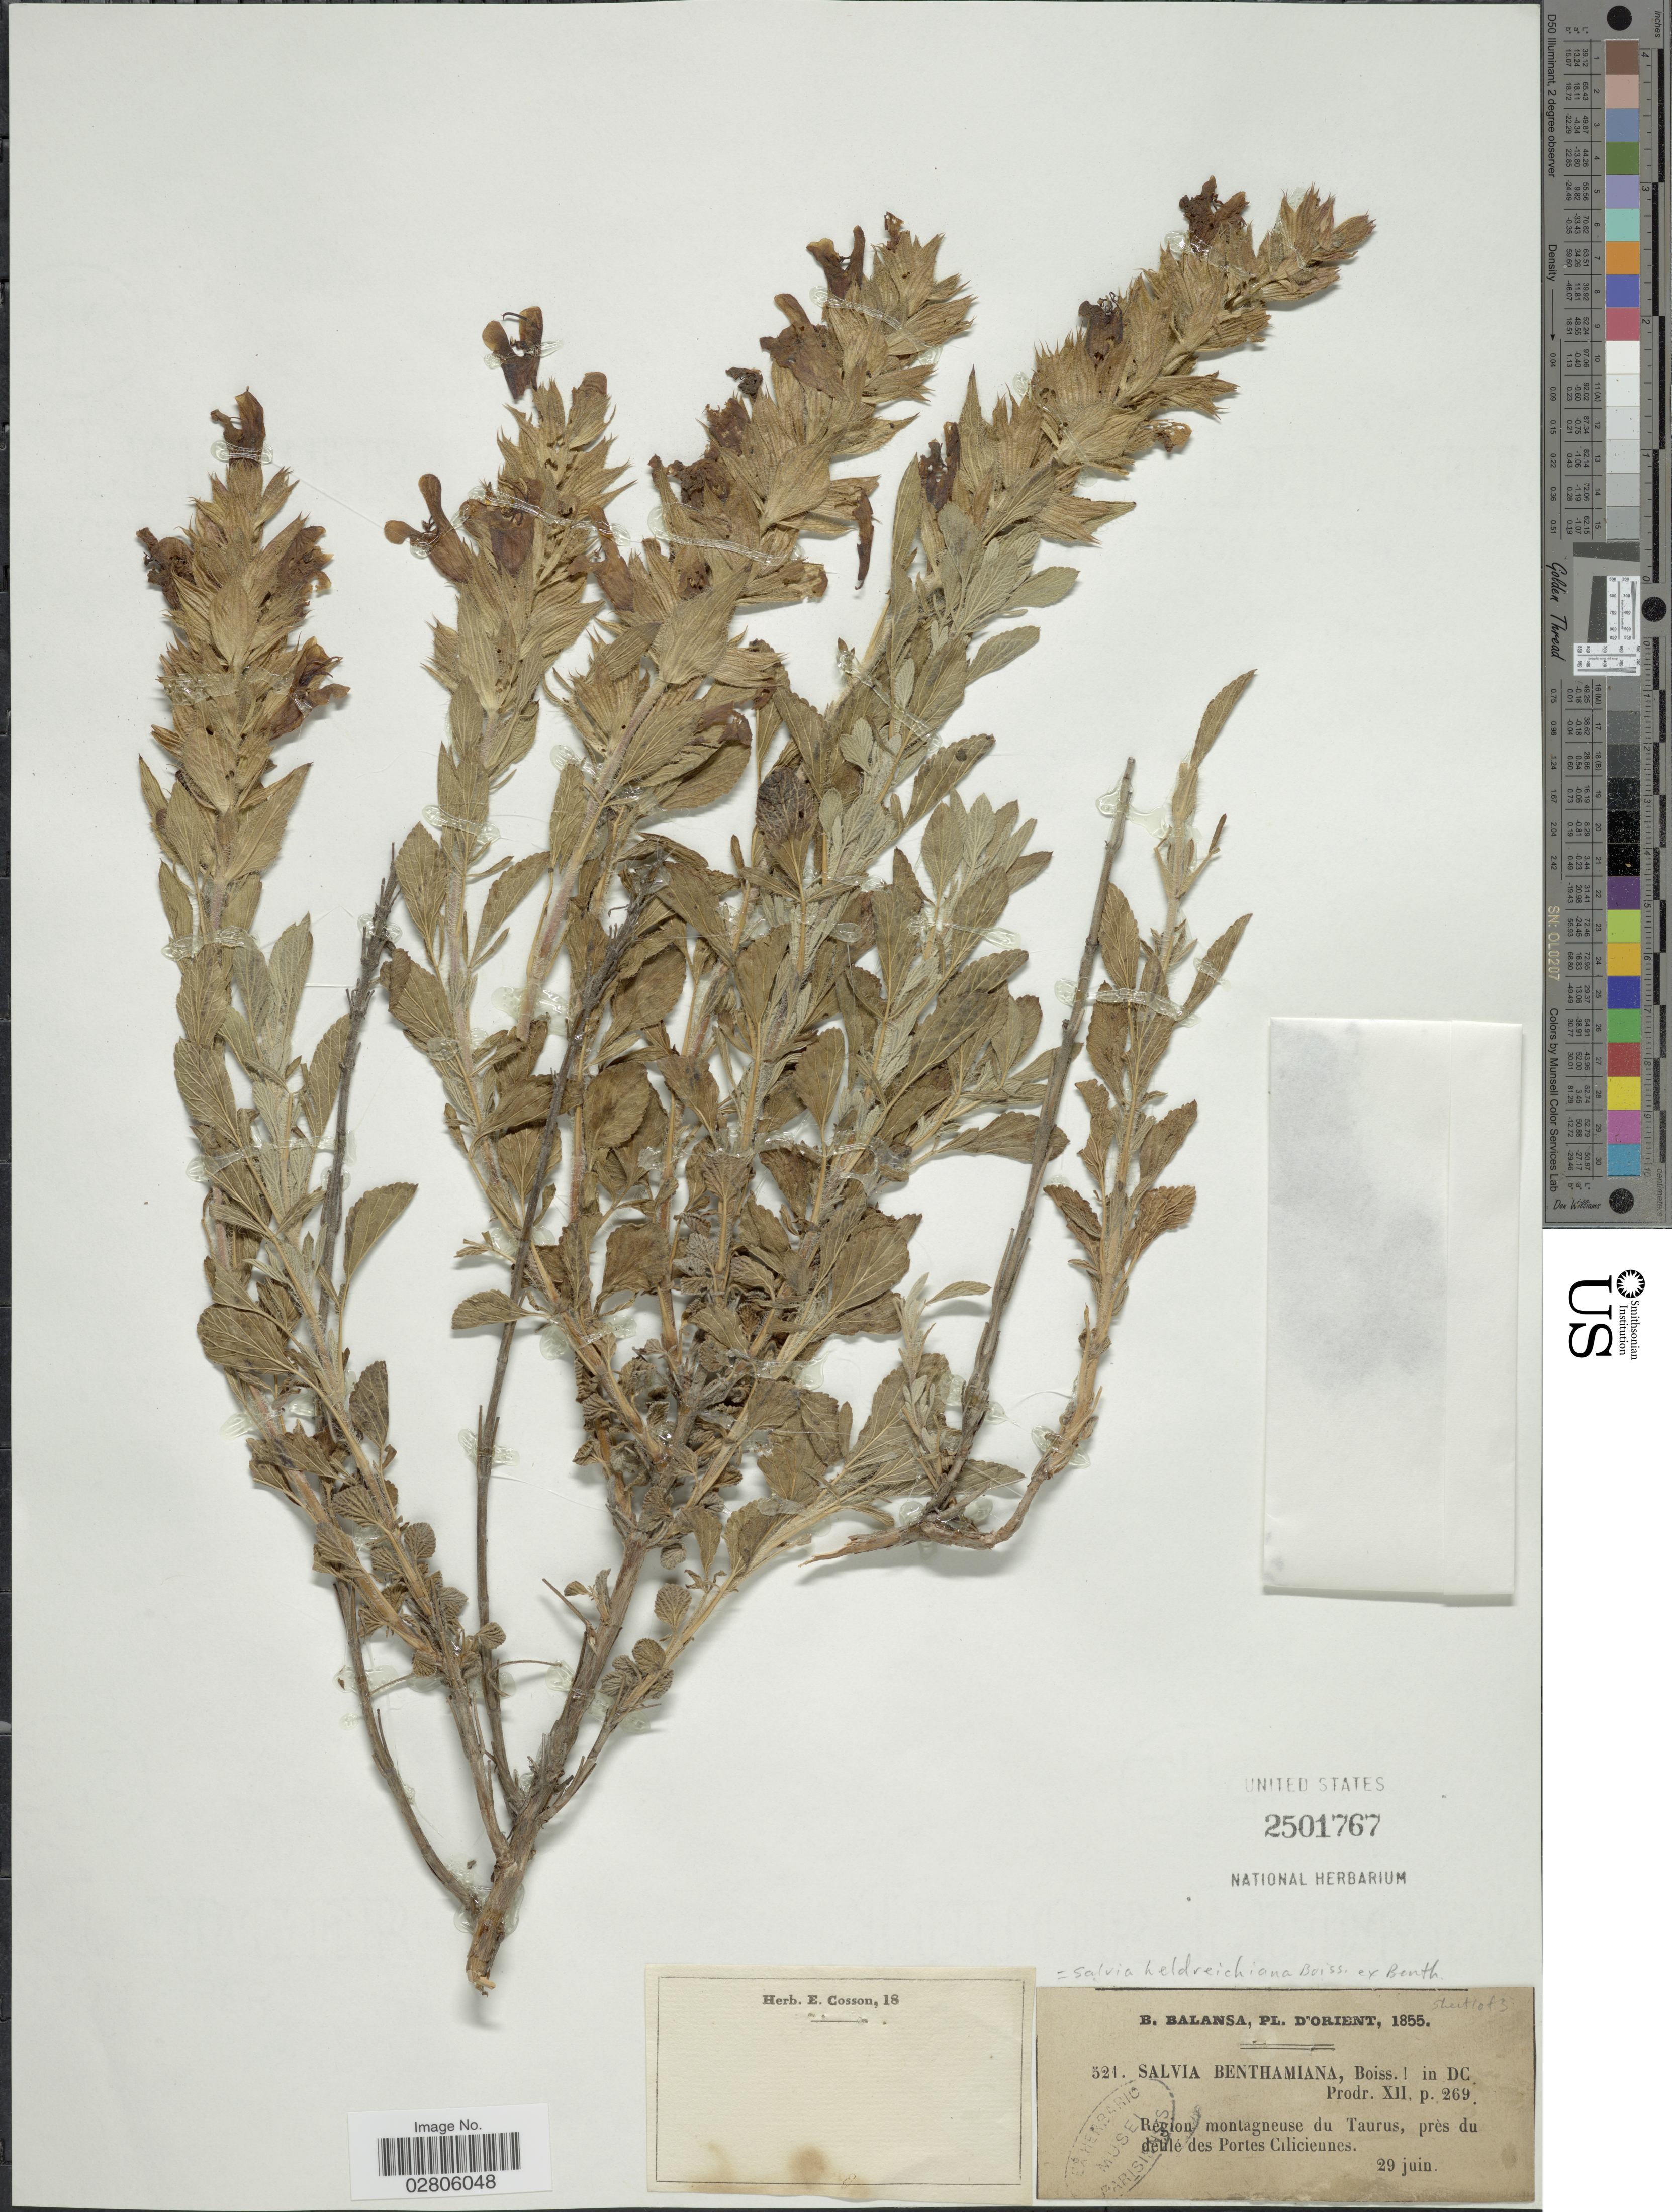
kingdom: Plantae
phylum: Tracheophyta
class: Magnoliopsida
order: Lamiales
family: Lamiaceae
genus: Salvia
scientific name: Salvia heldreichiana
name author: Boiss.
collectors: B. Balansa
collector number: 521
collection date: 1855-06-29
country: Turkey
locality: D'Orient, Région montagneuse du Taurus, prés du détilé des Portes Ciliciennes.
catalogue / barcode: US 2501767